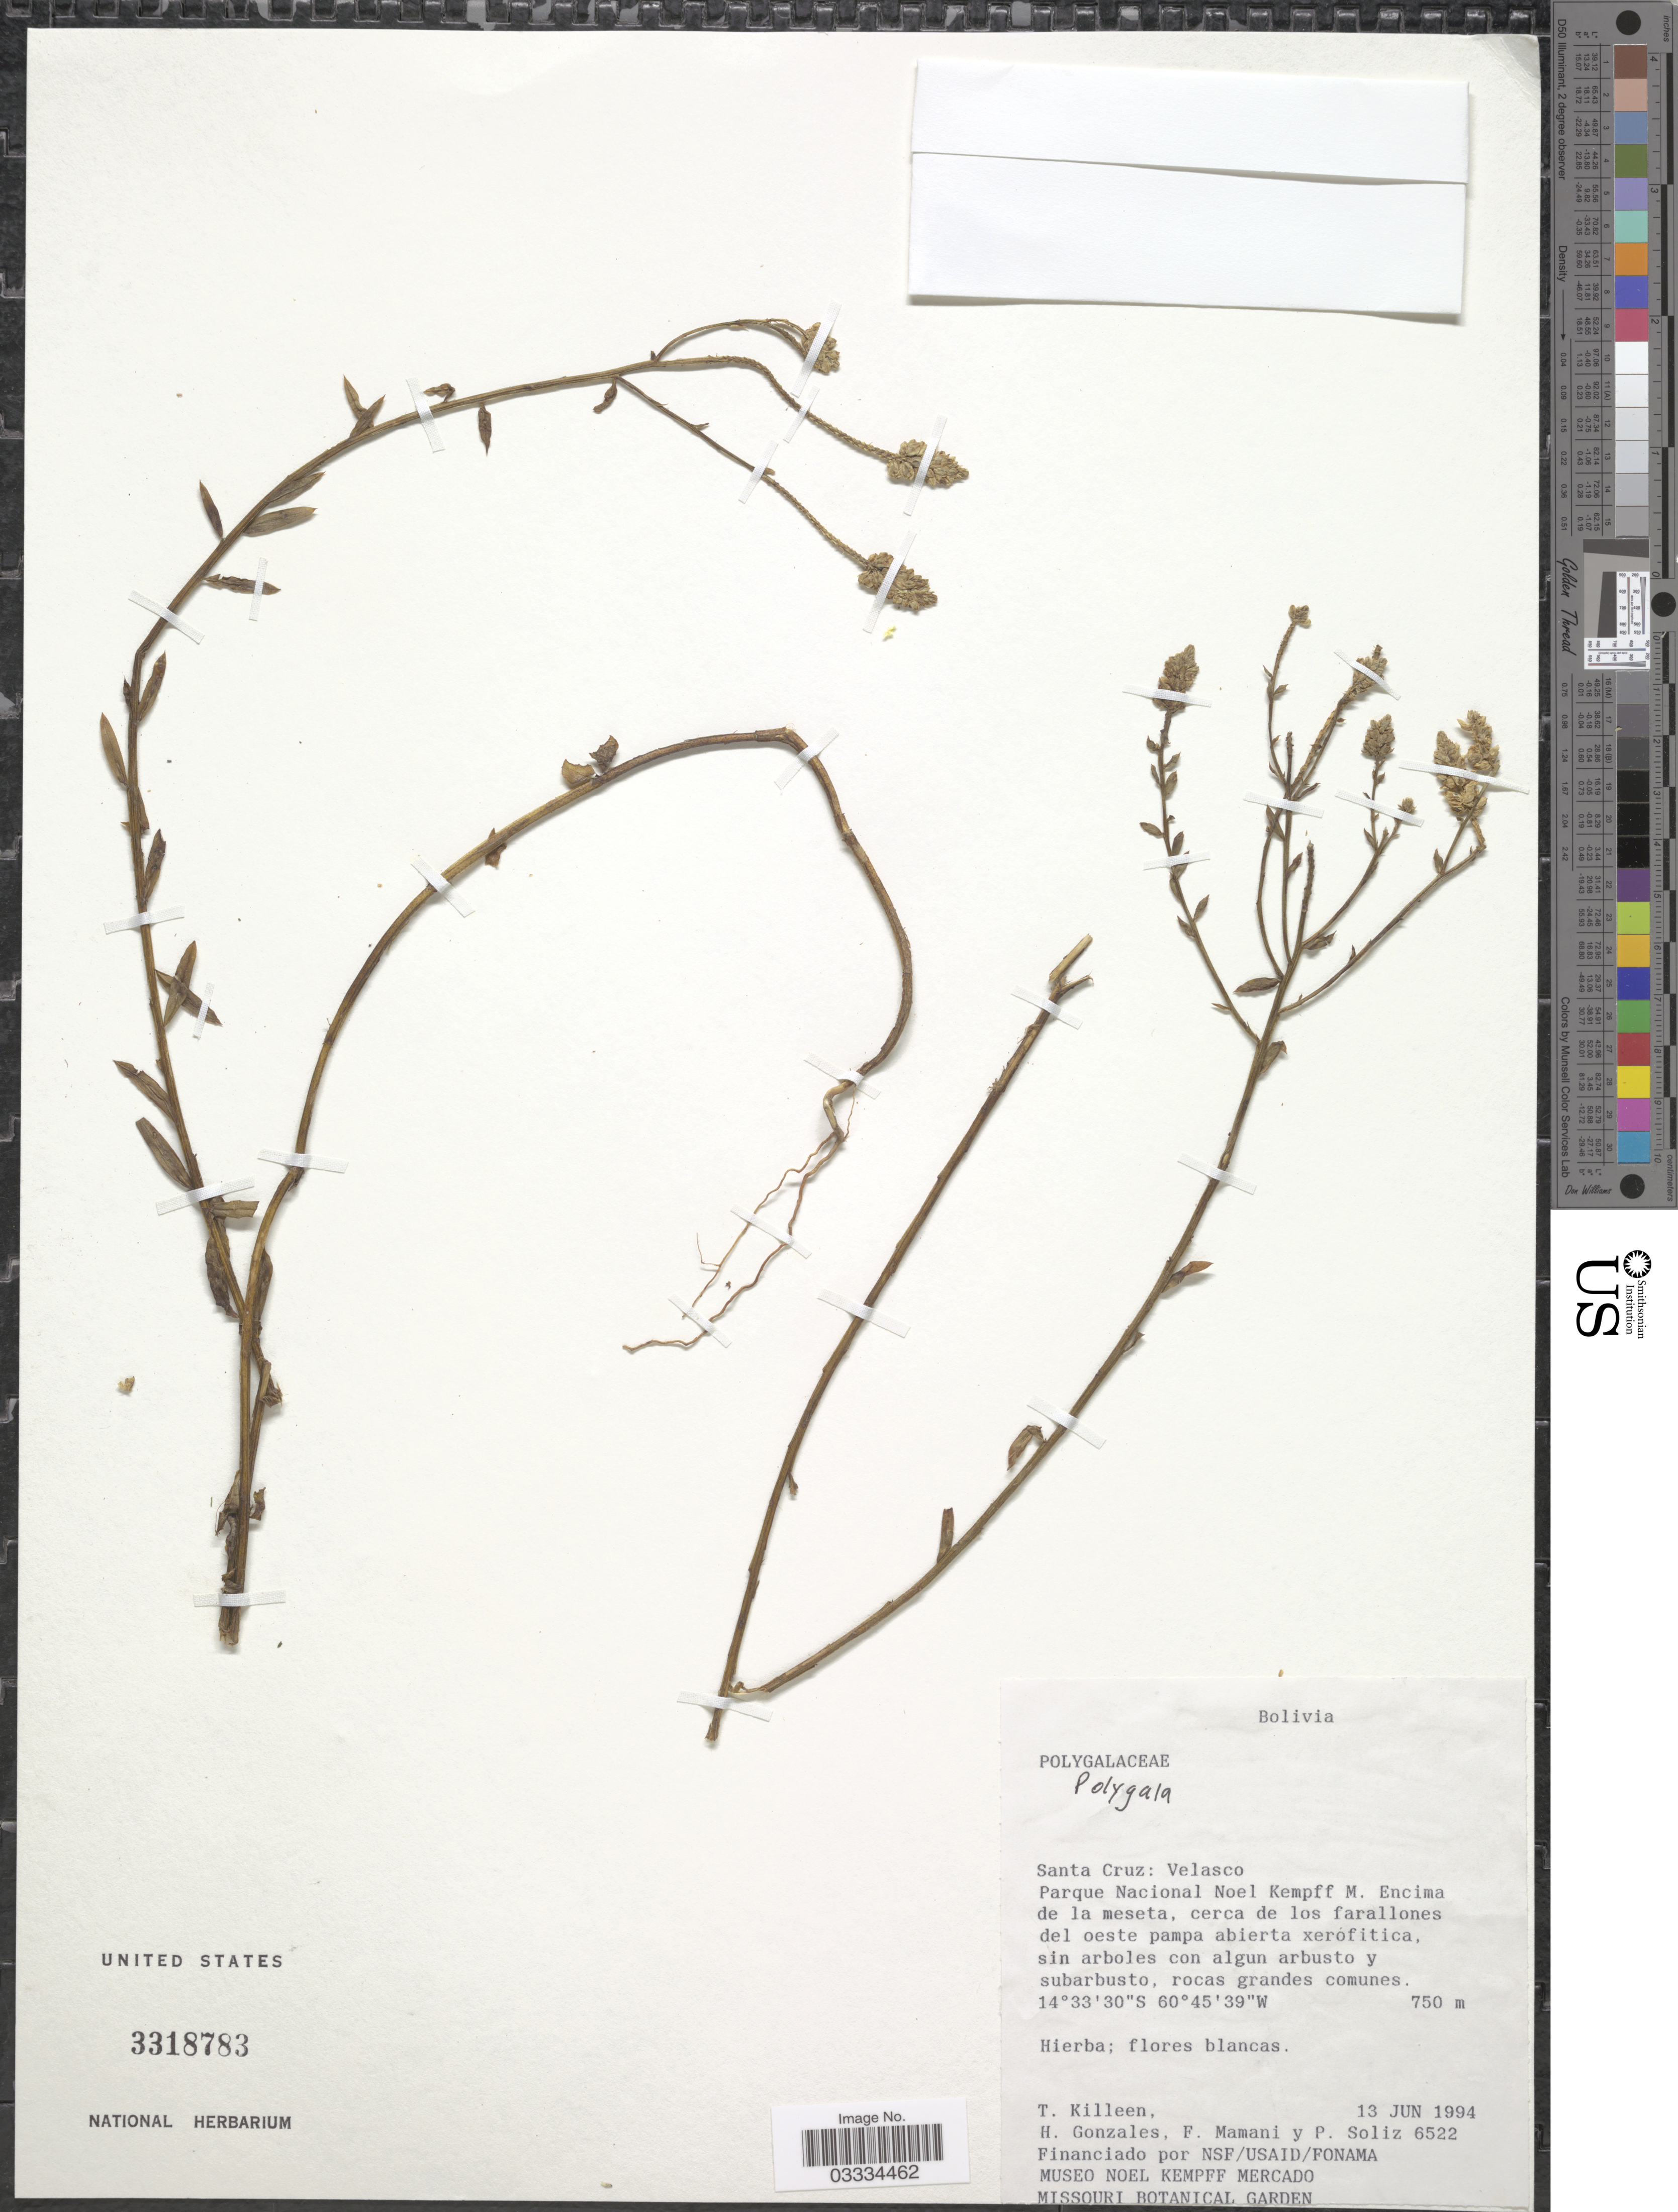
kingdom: Plantae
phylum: Tracheophyta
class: Magnoliopsida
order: Fabales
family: Polygalaceae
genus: Polygala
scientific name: Polygala sp.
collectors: T. J. Killeen, H. Gonzales, F. Mamani & P. Soliz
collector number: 6522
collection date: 1994-06-13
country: Bolivia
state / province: Santa Cruz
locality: Velasco. Parque Nacional Noel Kempff M. Encima de la meseta, cerca de los farallones del oeste pampa abierta xerófitica.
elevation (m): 750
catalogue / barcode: US 3318783